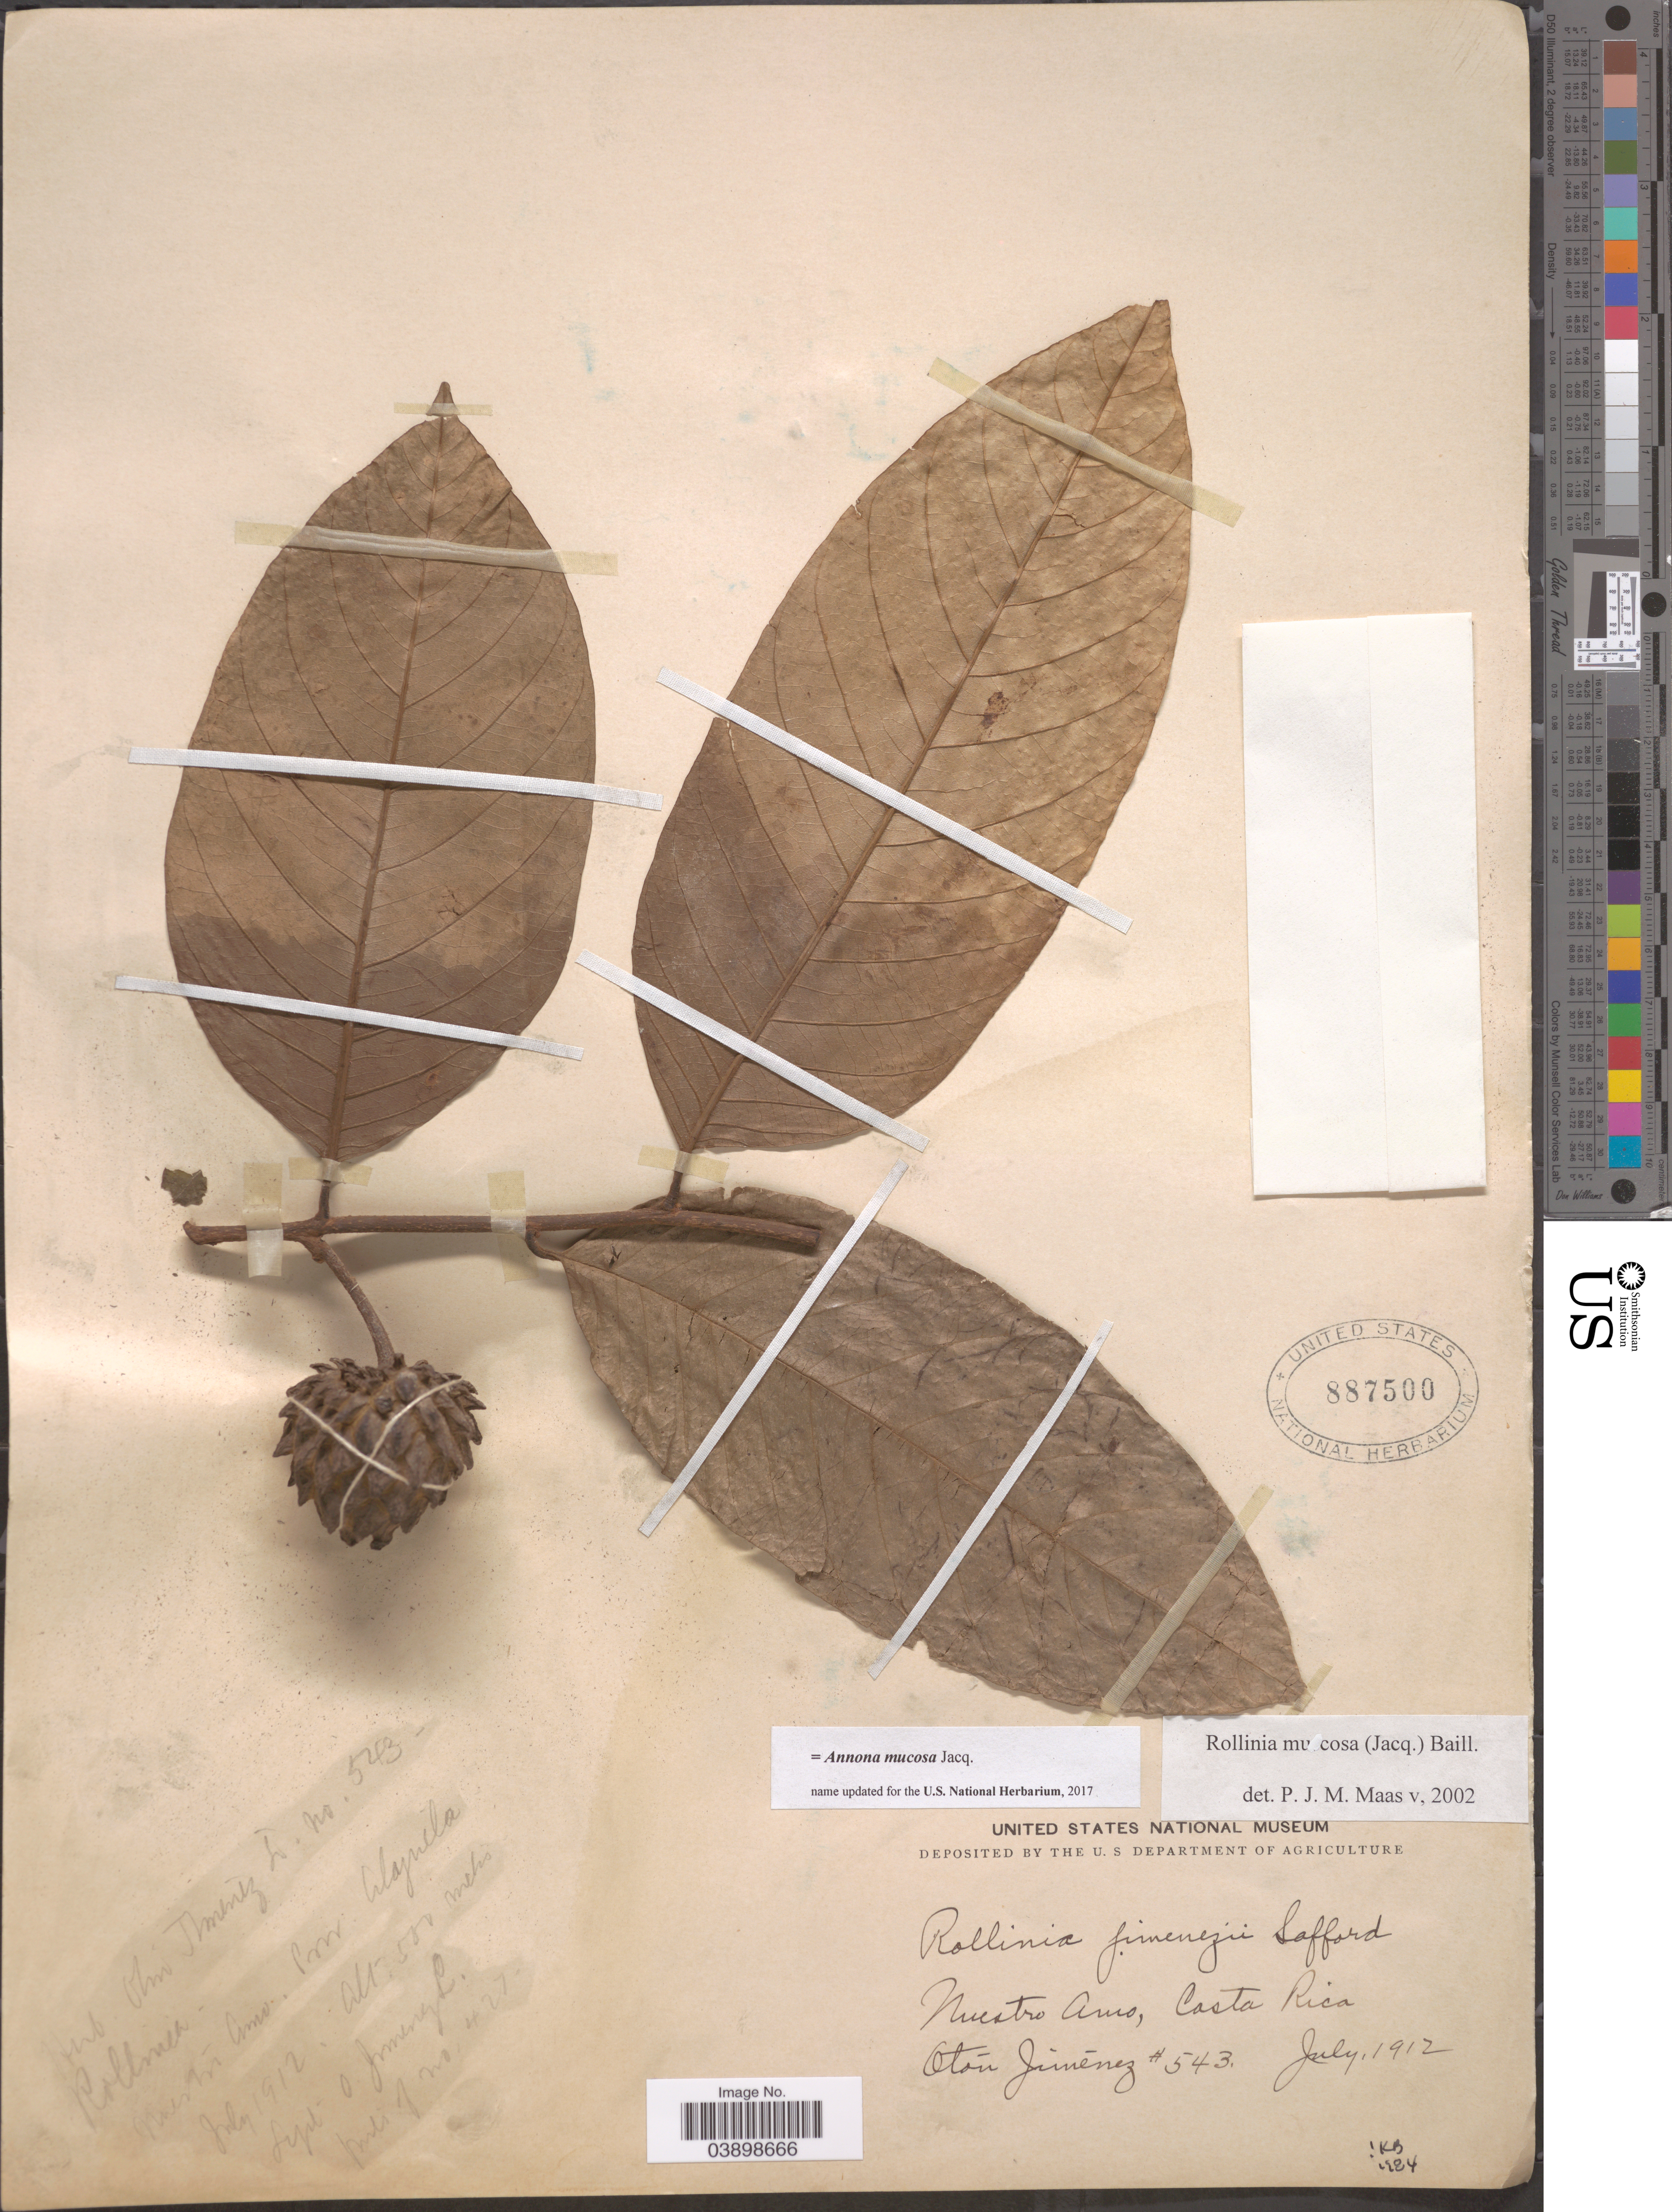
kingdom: Plantae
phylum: Tracheophyta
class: Magnoliopsida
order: Magnoliales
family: Annonaceae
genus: Annona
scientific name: Annona mucosa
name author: Jacq.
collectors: O. Jiménez L.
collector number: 543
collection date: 1912-07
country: Costa Rica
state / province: Alajuela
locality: Nuestro Amo.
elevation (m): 500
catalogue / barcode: US 887500